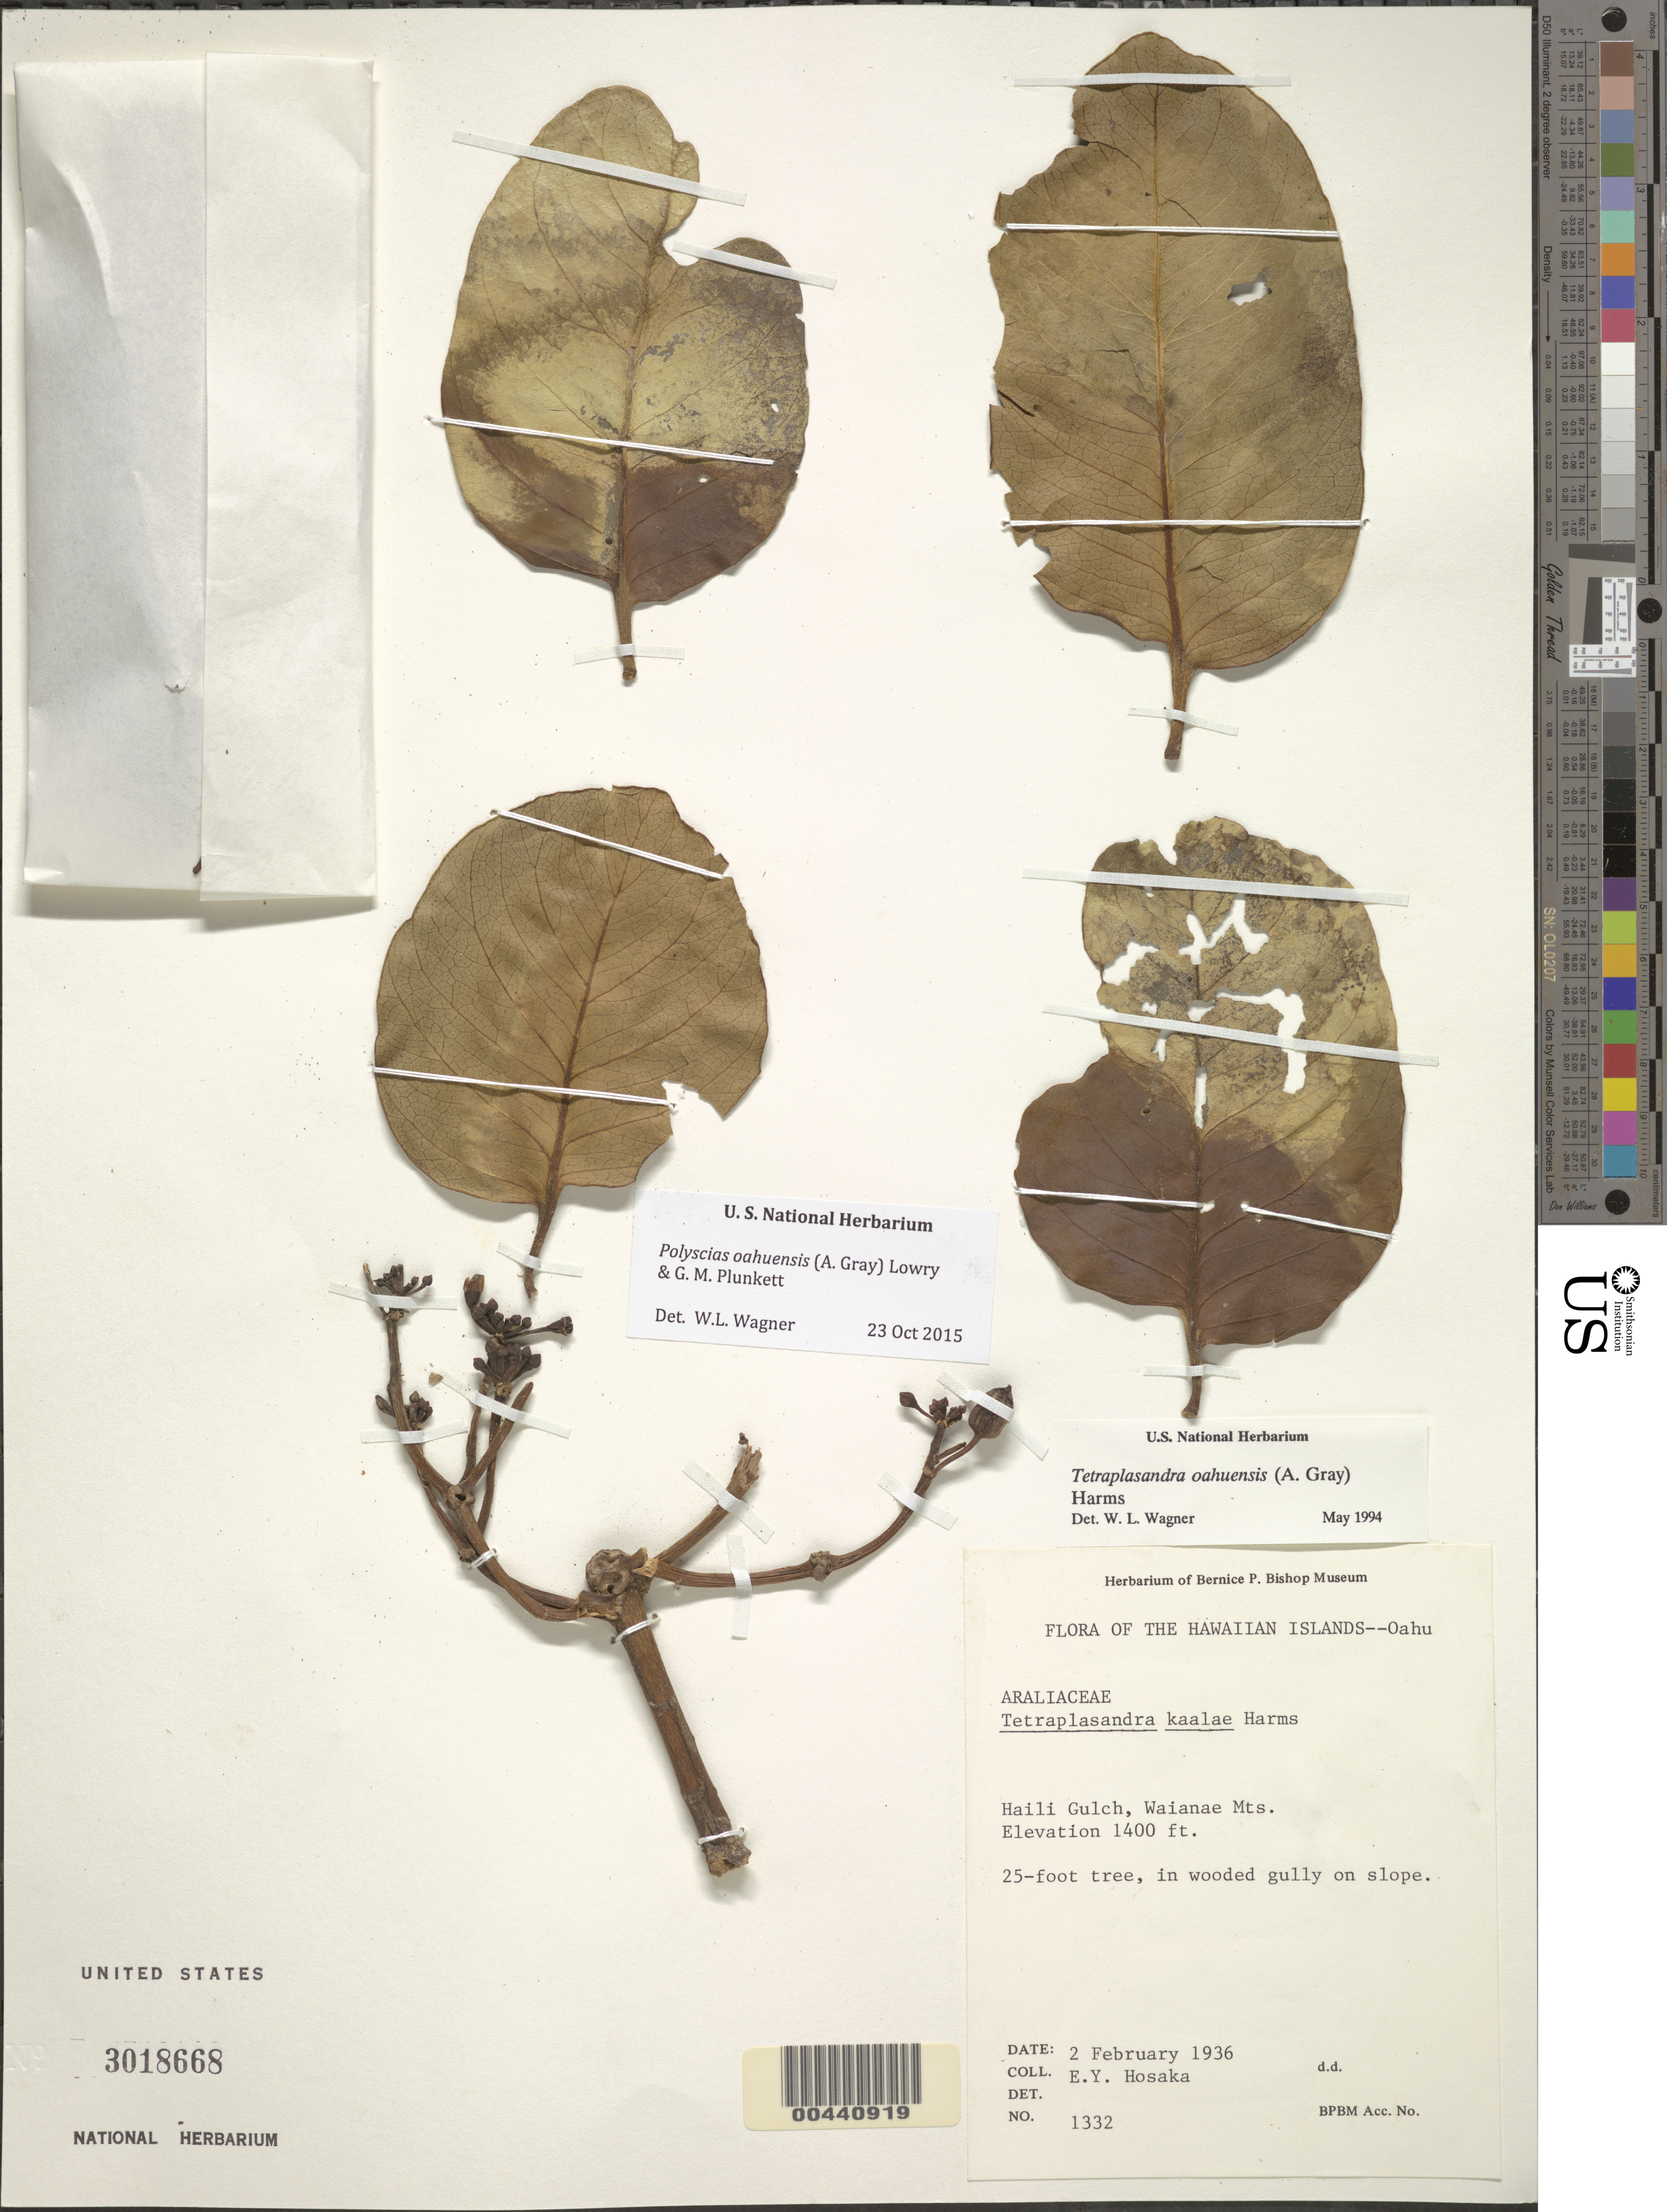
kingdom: Plantae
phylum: Tracheophyta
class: Magnoliopsida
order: Apiales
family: Araliaceae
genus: Polyscias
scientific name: Polyscias oahuensis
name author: (A. Gray) Lowry & G. M. Plunkett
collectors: E. Y. Hosaka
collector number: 1332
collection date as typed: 2 Feb 1936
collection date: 1936-02-02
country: United States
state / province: Hawaii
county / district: Honolulu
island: Oahu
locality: Haili Gulch, Waianae Mts.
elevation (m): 427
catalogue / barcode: US 3018668